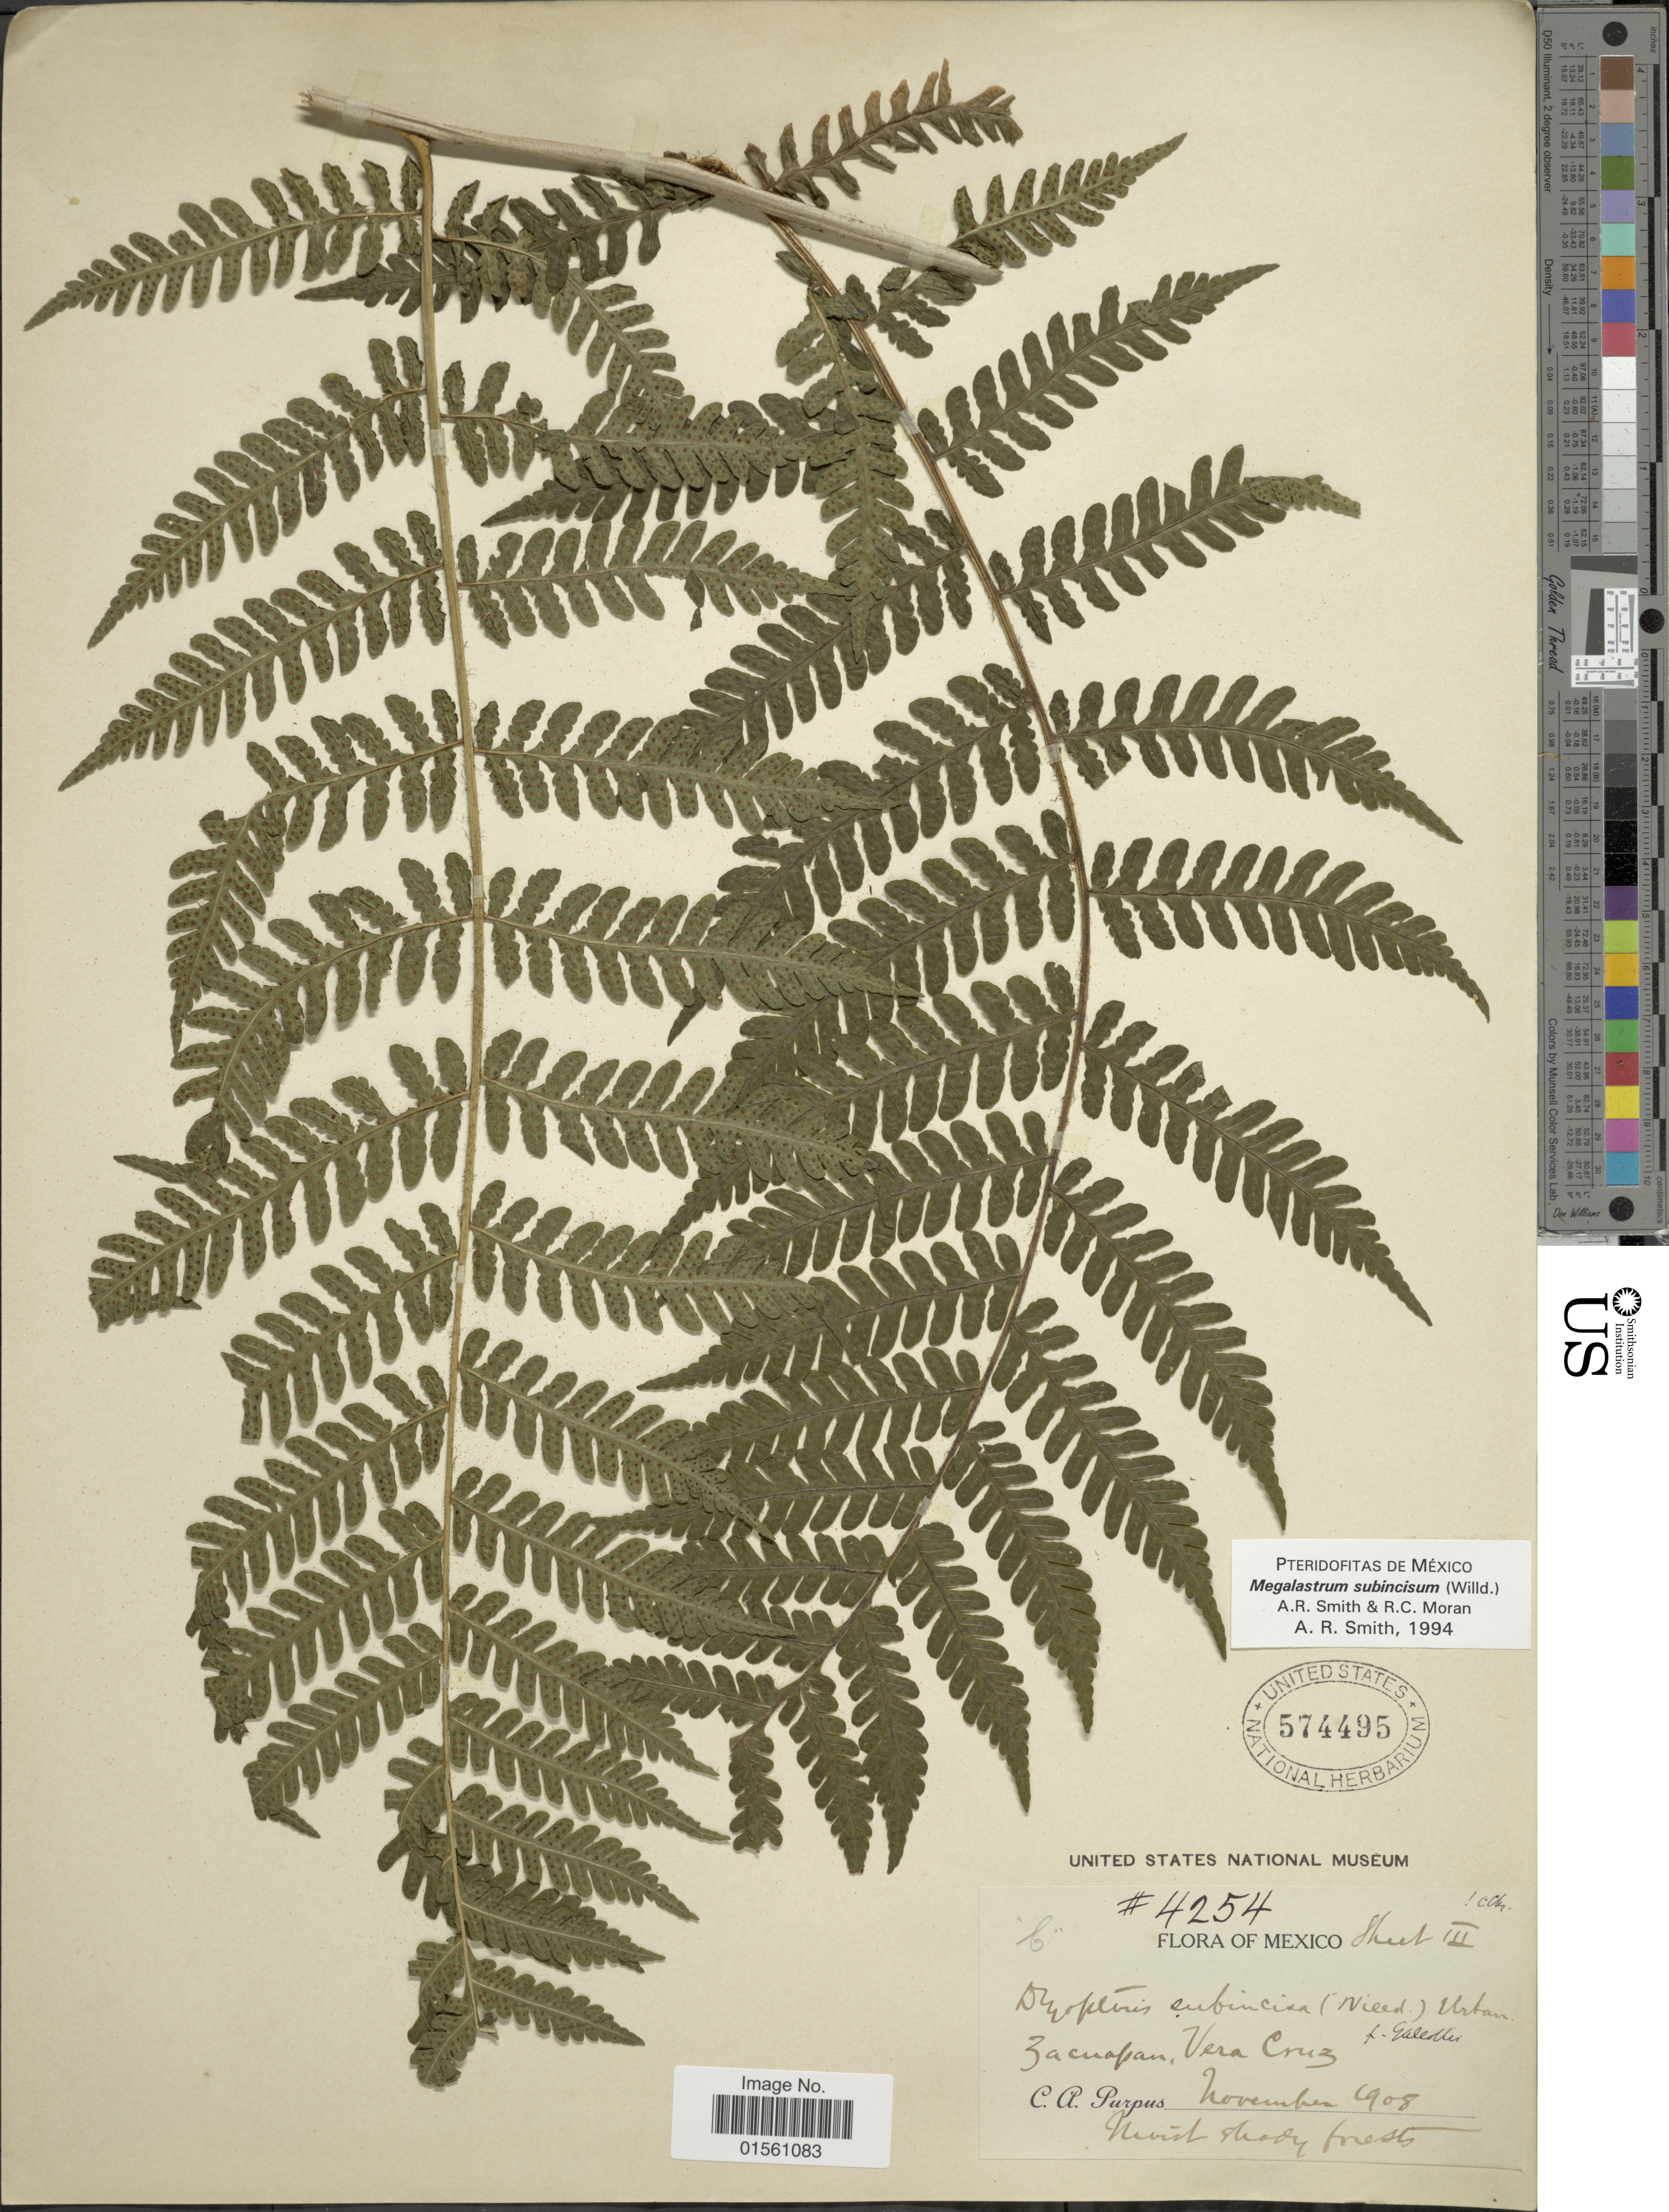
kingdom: Plantae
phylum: Tracheophyta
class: Polypodiopsida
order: Polypodiales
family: Dryopteridaceae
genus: Megalastrum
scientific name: Megalastrum subincisum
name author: (Willd.) A.R. Sm. & R.C. Moran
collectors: C. A. Purpus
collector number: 4254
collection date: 1908-11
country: Mexico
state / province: Veracruz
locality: Mexico, Zacuapan, Vera Cruz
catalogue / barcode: US 574495